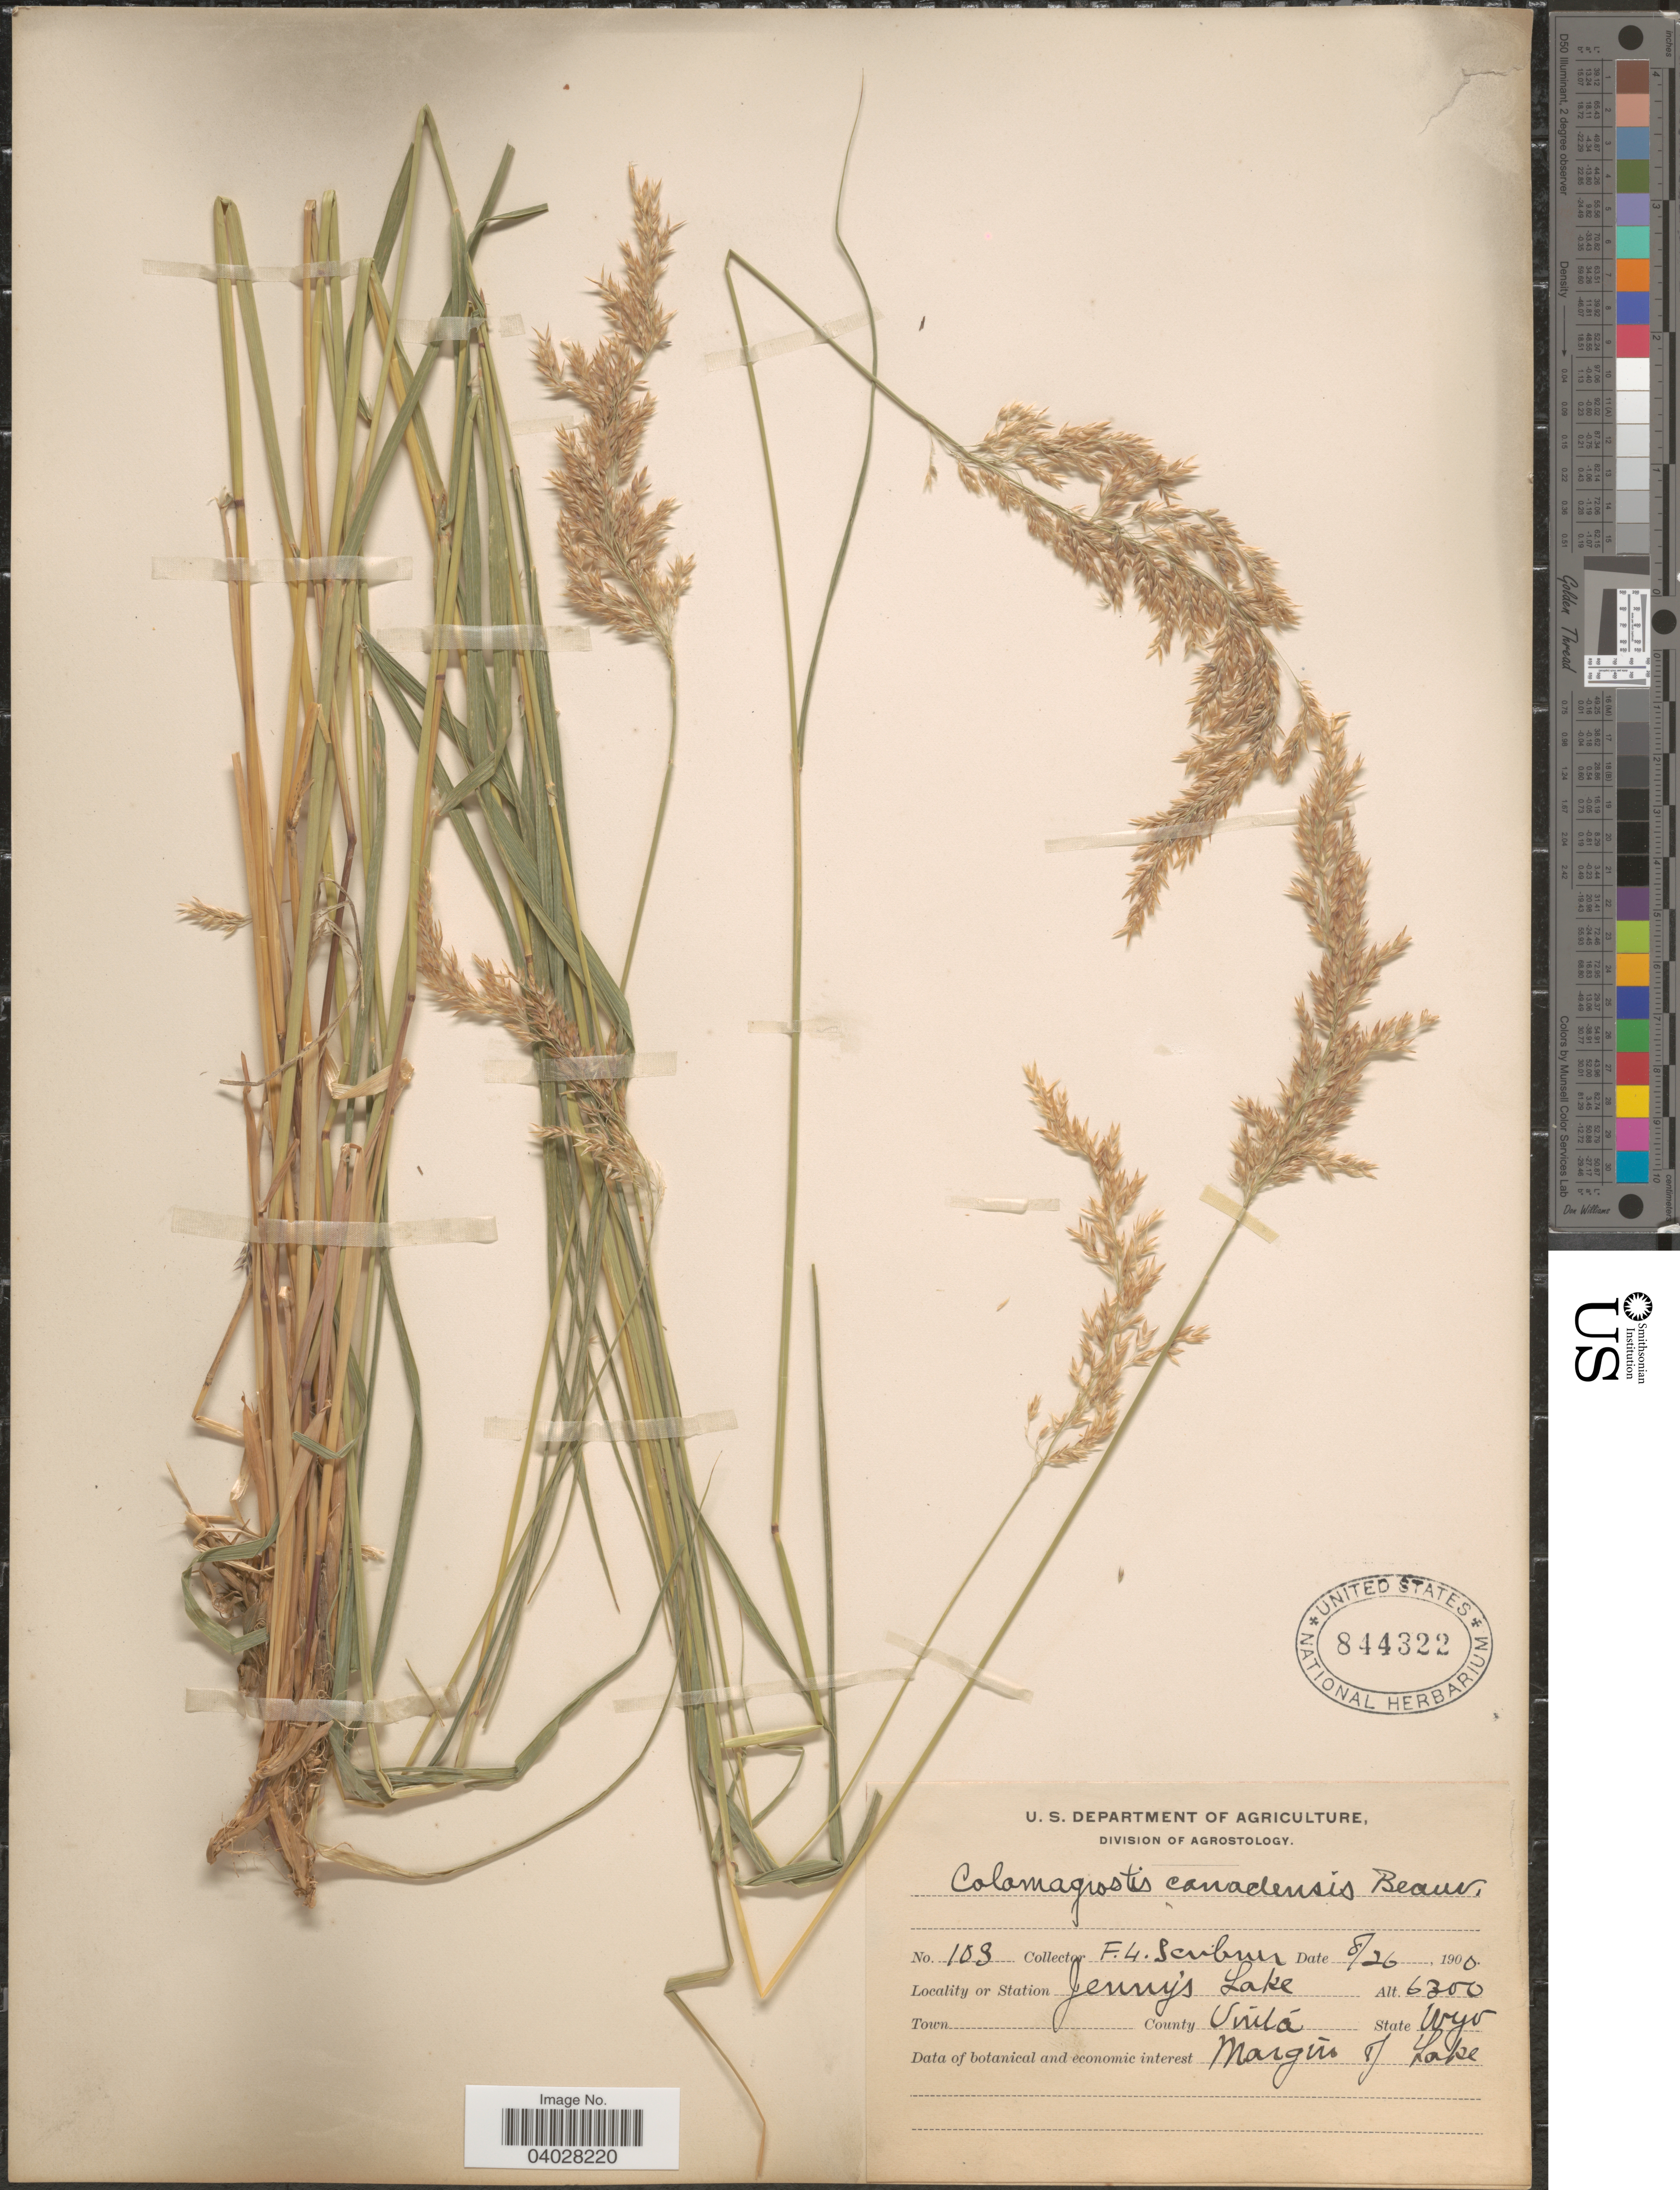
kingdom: Plantae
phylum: Tracheophyta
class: Liliopsida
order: Poales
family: Poaceae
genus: Calamagrostis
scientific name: Calamagrostis canadensis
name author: (Michx.) P. Beauv.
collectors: F. L. Scribner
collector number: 103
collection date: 1900-08-26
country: United States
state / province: Wyoming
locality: Station Jenny's Lake. County Uinta. Margin of Lake.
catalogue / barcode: US 844322